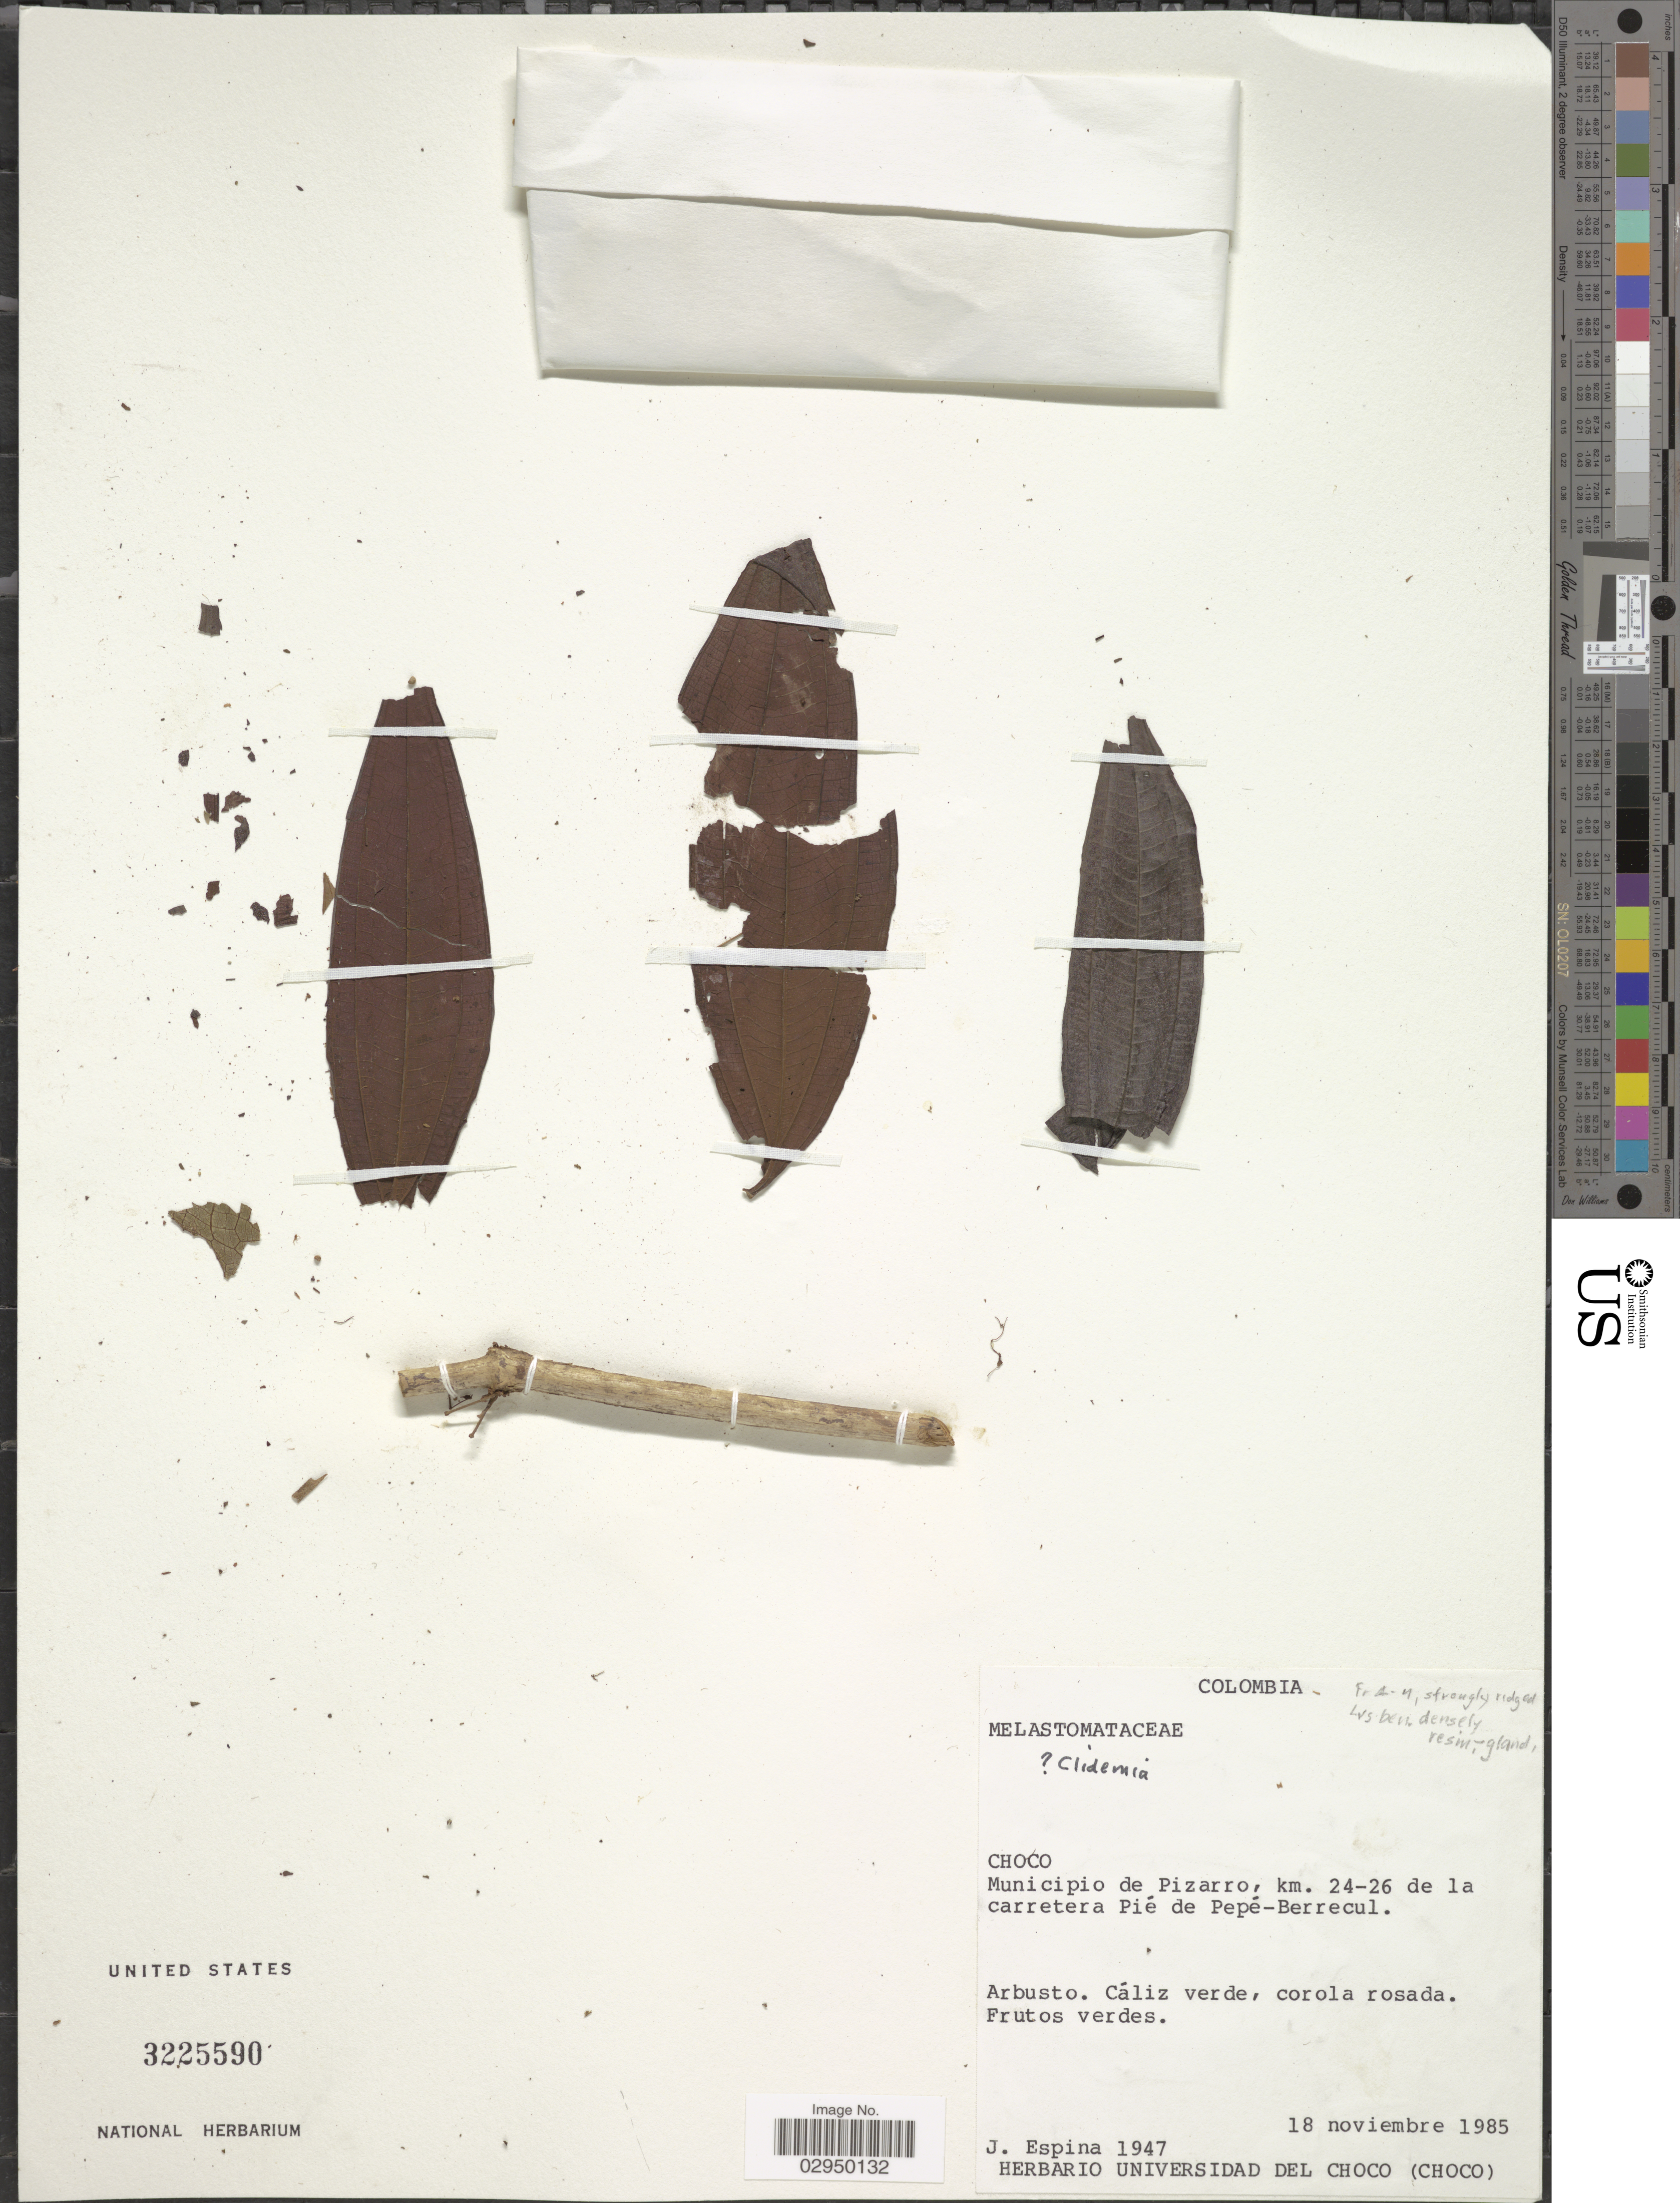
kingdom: Plantae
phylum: Tracheophyta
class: Magnoliopsida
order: Myrtales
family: Melastomataceae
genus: Miconia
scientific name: Miconia sp.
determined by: Posada- Herrera, F. M.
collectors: J. Espina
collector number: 1947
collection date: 1985-11-18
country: Colombia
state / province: Chocó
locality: Municipio de Pizarro, km. 24-26 de la carretera Pié de Pepé-Berrecul.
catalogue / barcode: US 3225590